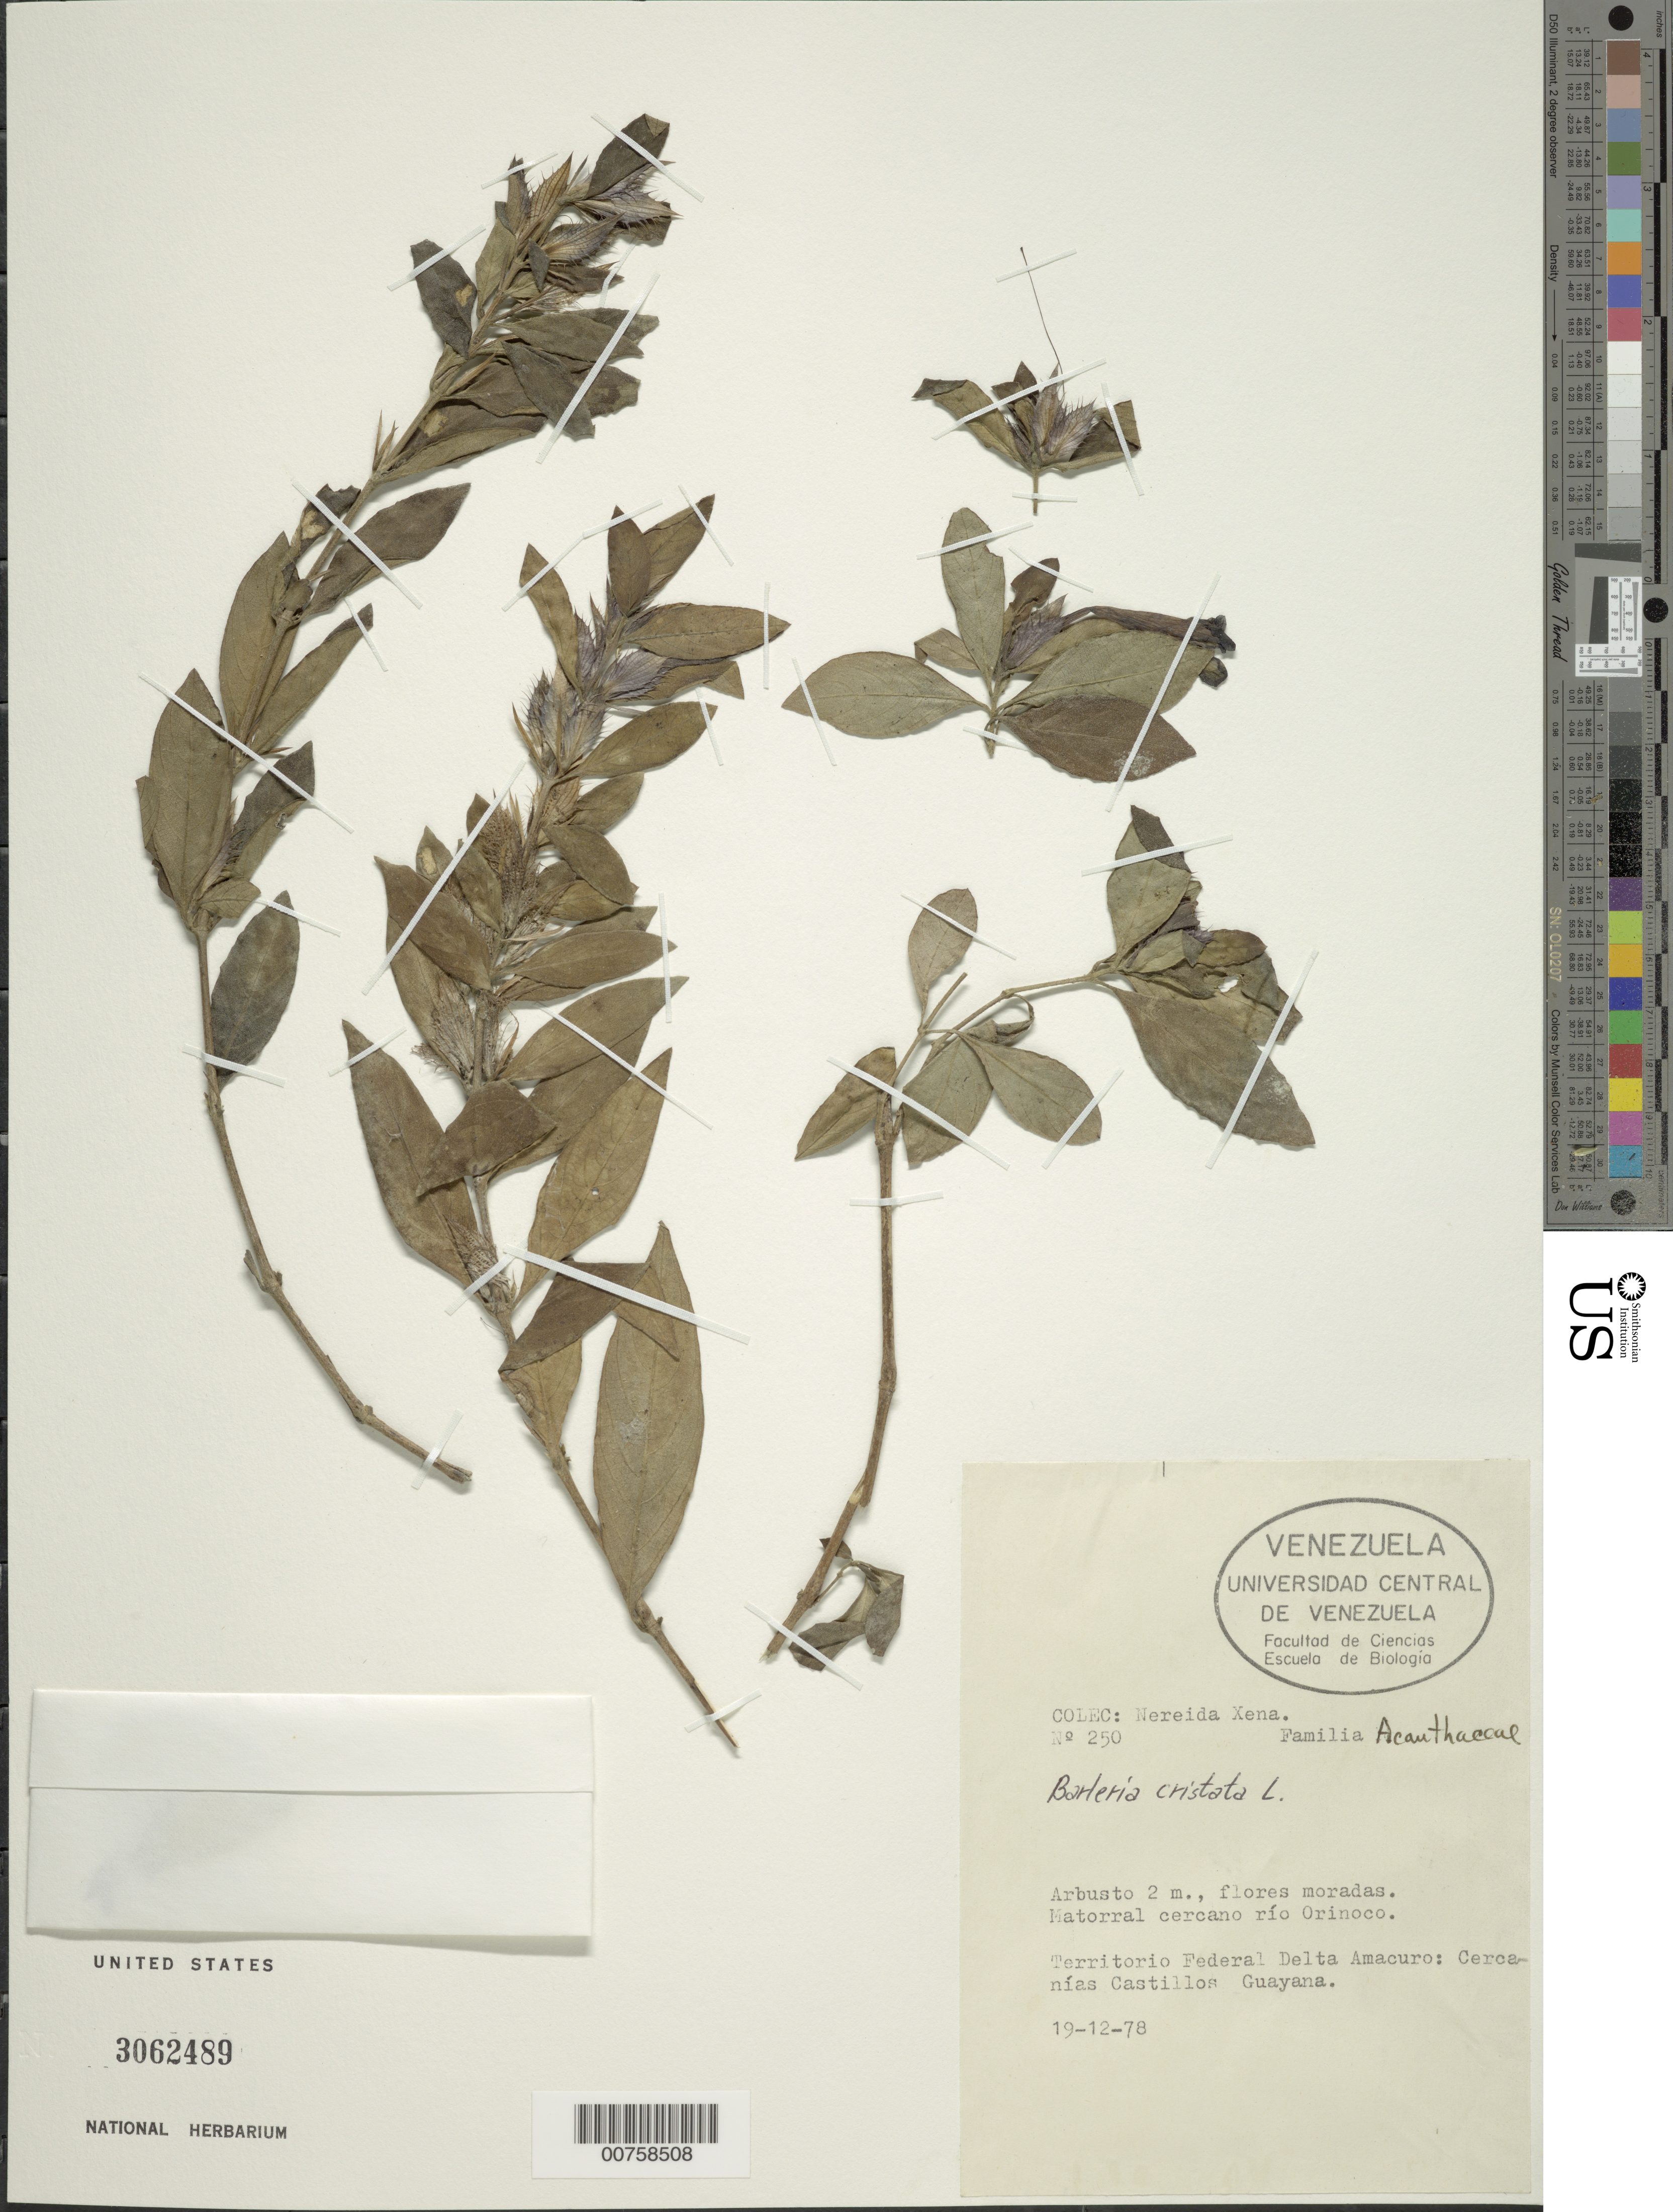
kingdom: Plantae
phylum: Tracheophyta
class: Magnoliopsida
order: Lamiales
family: Acanthaceae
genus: Barleria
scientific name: Barleria cristata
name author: L.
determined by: Wasshausen, Dieter C., (BOT), Smithsonian Institution - National Museum of Natural History (UNITED STATES)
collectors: N. Xena de Enrech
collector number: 250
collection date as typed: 19-Dec-78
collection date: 1978-12-19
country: Venezuela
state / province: Delta Amacuro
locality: Castillos Guayana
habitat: Matorral cercano río Orinoco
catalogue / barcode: US 3062489